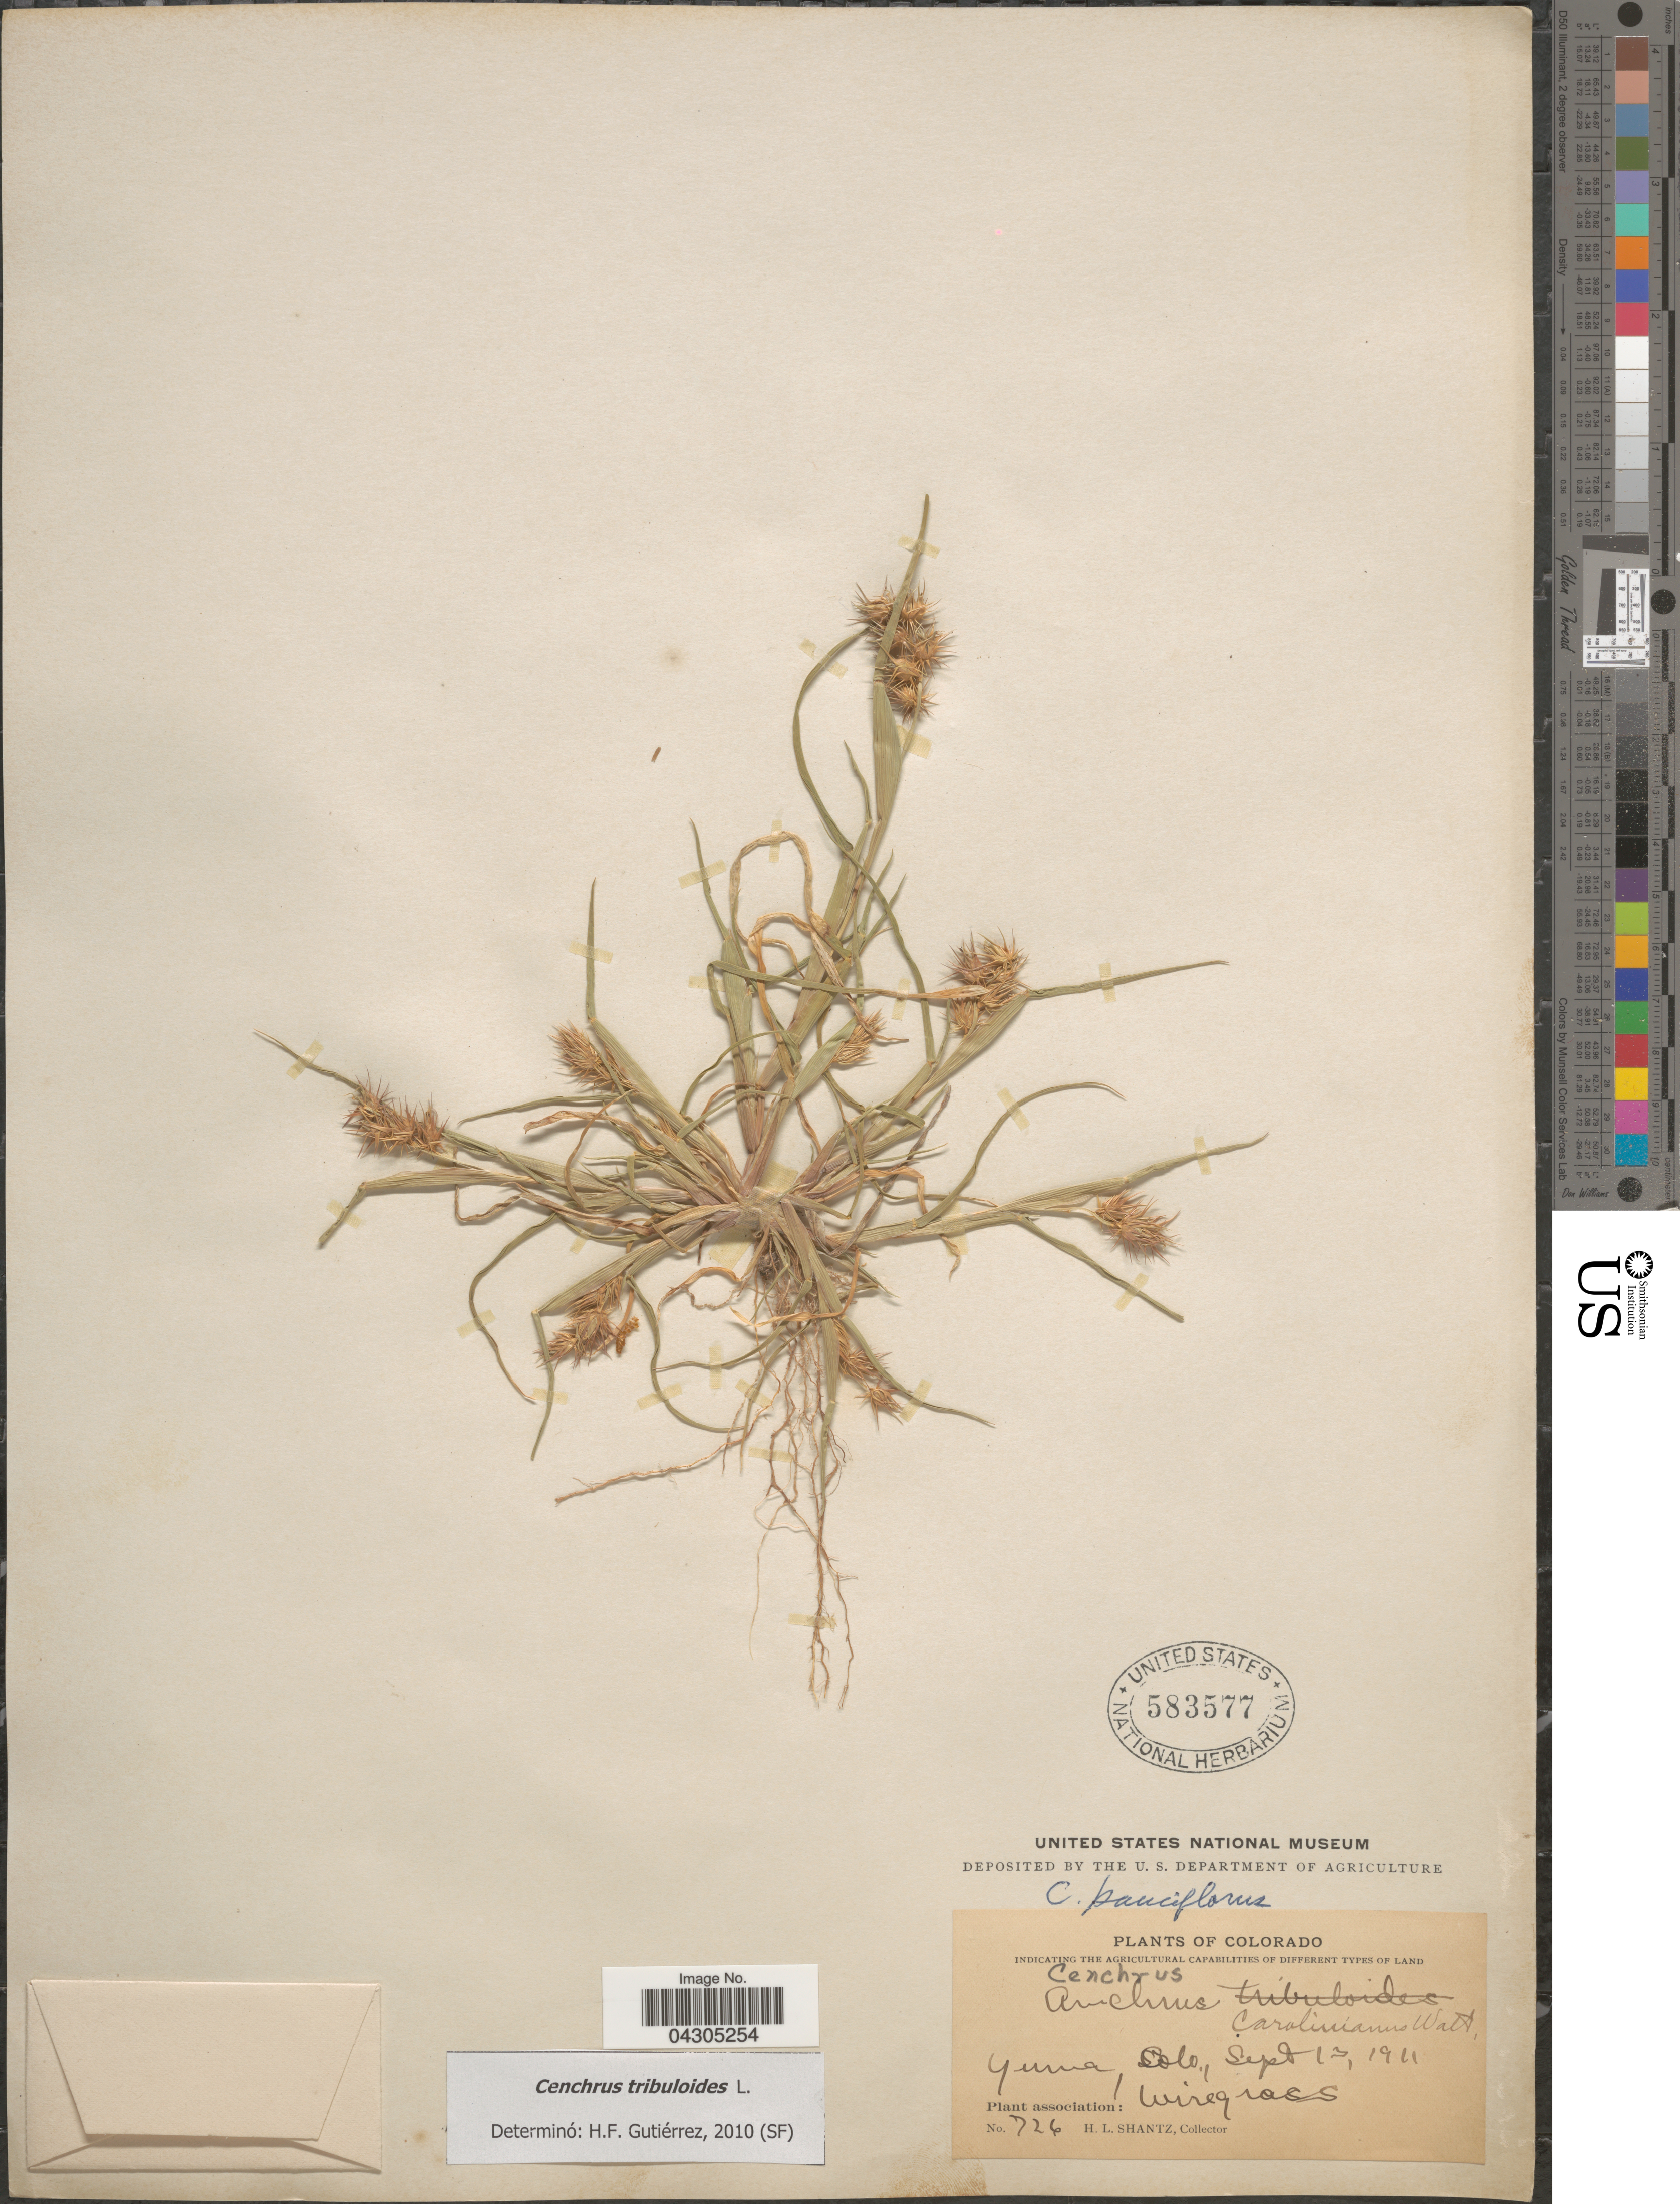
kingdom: Plantae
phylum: Tracheophyta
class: Liliopsida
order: Poales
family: Poaceae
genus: Cenchrus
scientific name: Cenchrus tribuloides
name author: L.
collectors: H. Shantz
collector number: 726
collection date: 1911-09-13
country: United States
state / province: Colorado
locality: Yuma.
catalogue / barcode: US 583577